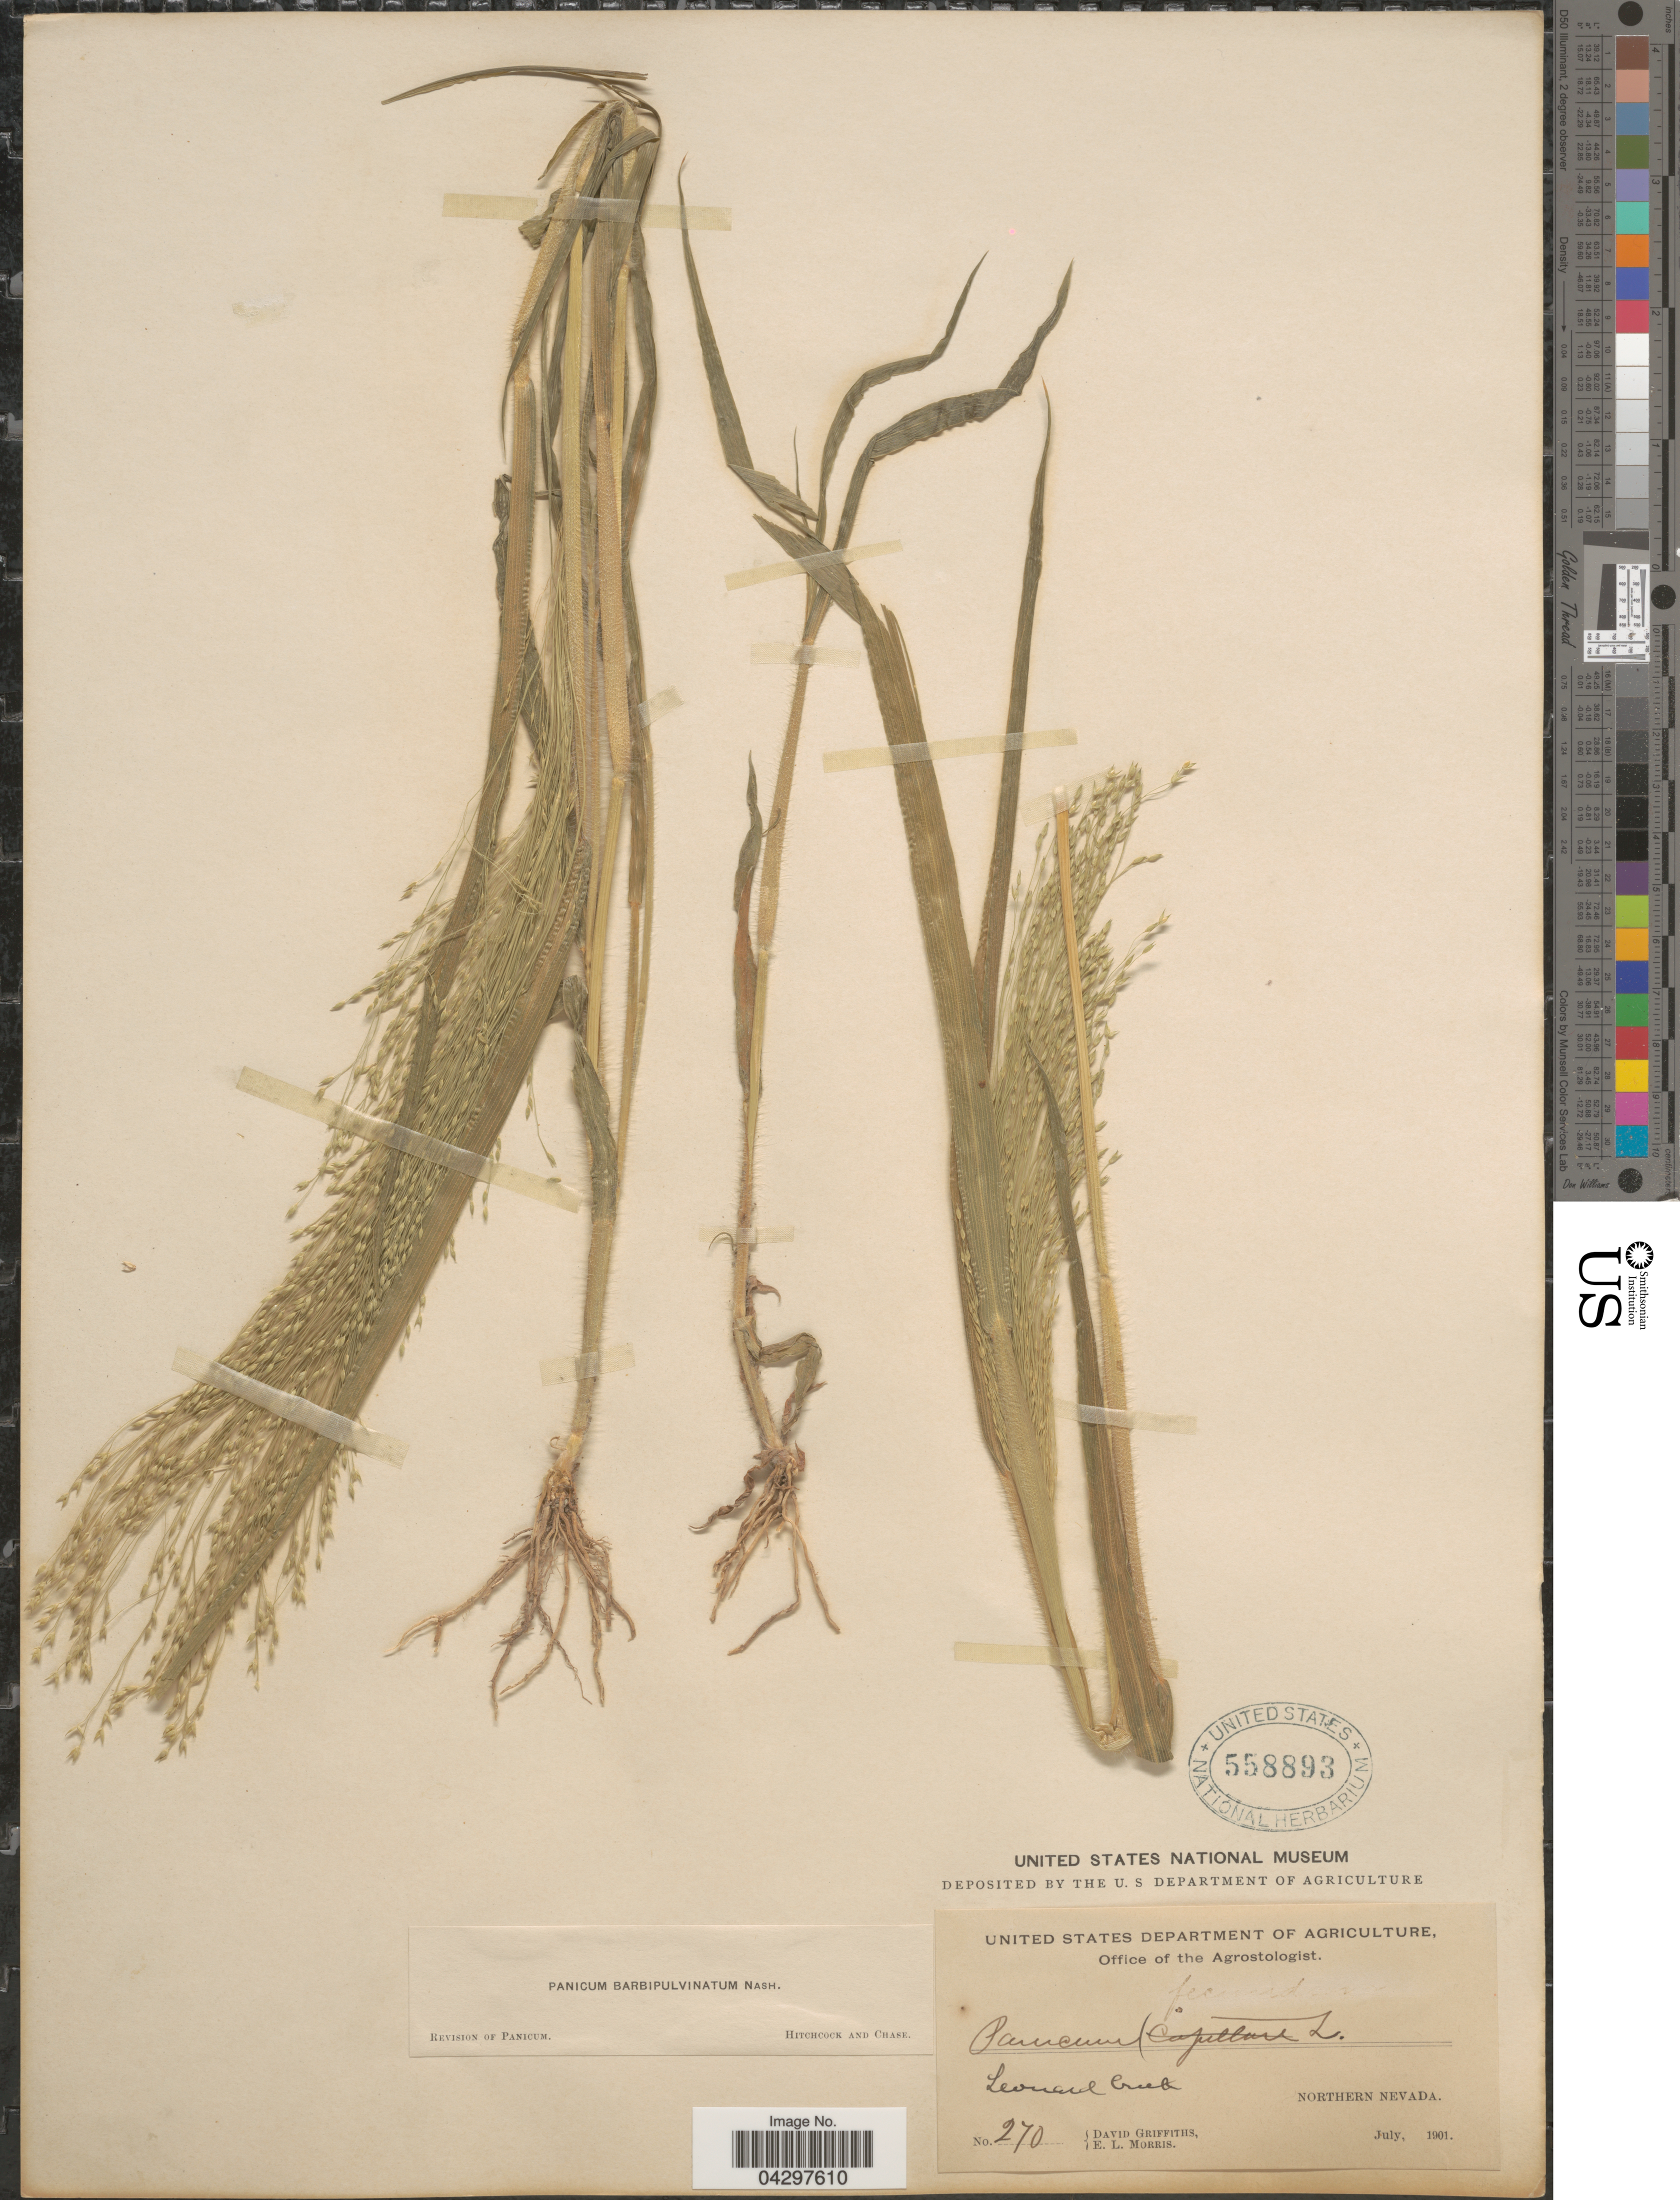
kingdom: Plantae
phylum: Tracheophyta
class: Liliopsida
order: Poales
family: Poaceae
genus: Panicum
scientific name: Panicum capillare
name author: L.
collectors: D. Griffiths & E. Morris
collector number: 270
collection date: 1901-07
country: United States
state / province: Nevada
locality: Leonard Creek. Northern Nevada.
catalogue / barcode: US 558893